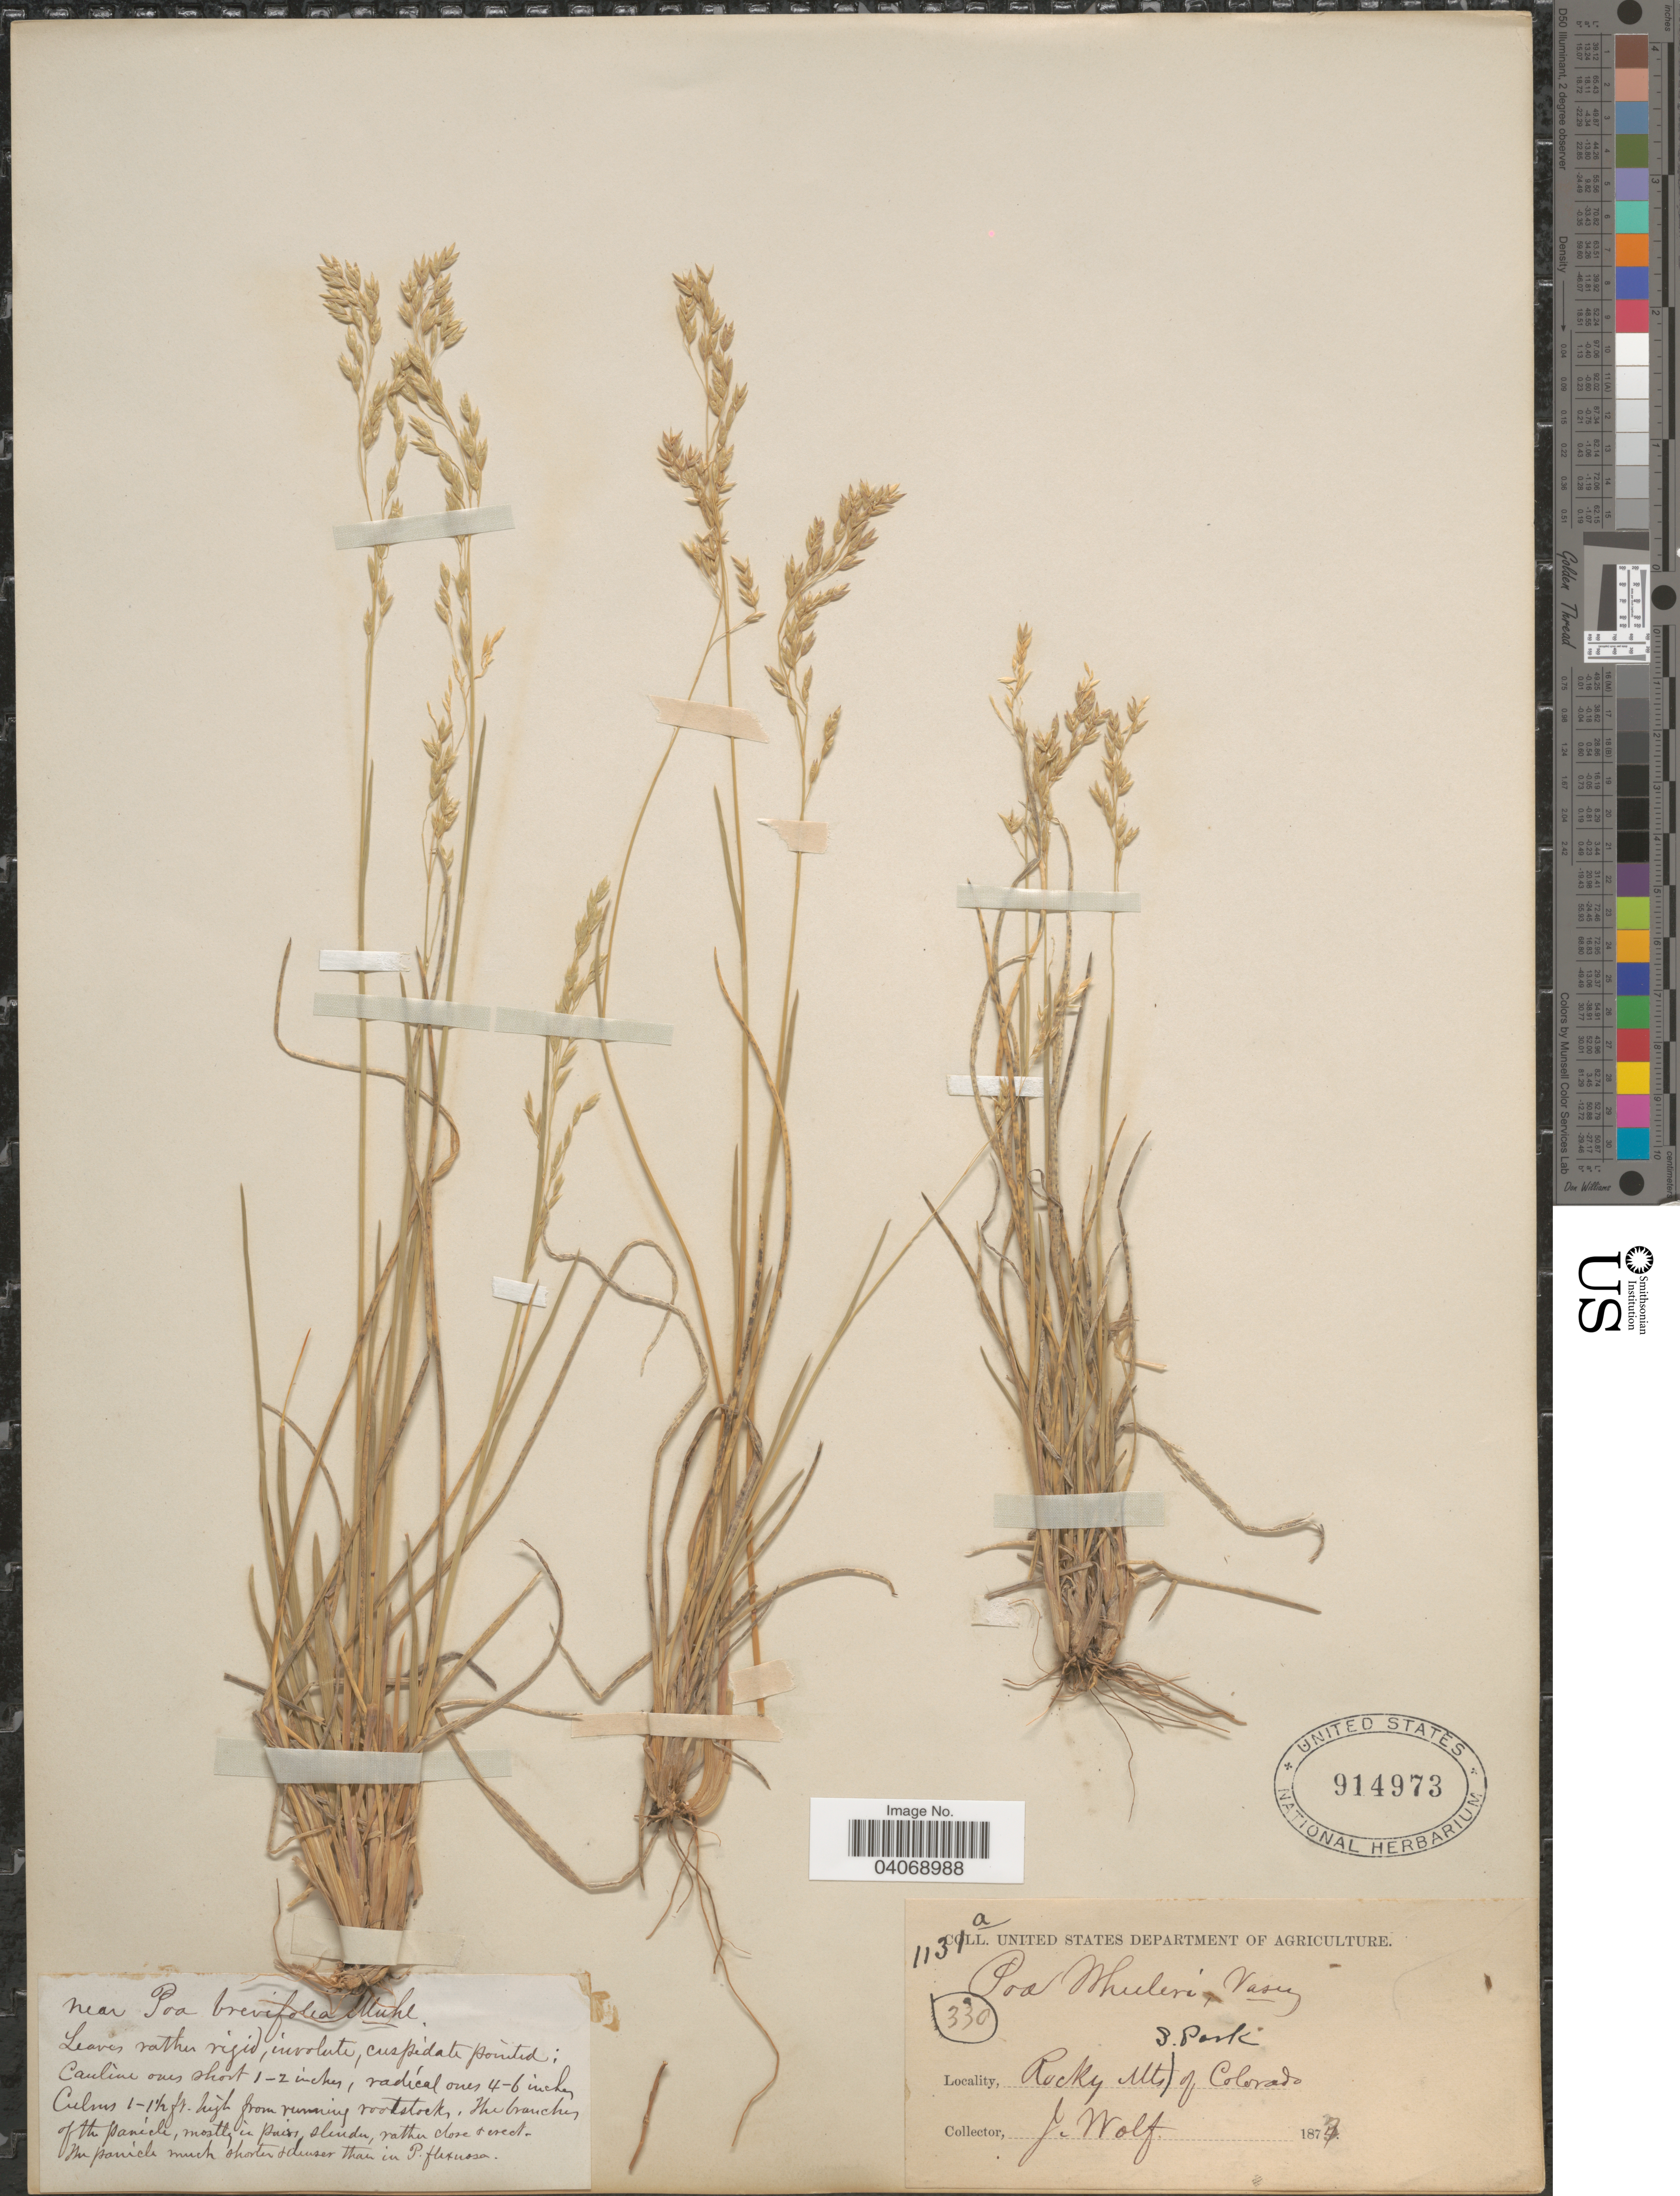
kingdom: Plantae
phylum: Tracheophyta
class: Liliopsida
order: Poales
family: Poaceae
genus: Poa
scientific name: Poa wheeleri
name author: Vasey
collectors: F. Wolf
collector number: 1131a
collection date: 1877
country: United States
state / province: Colorado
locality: Rocky Mts. S. Park of Colorado.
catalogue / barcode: US 914973